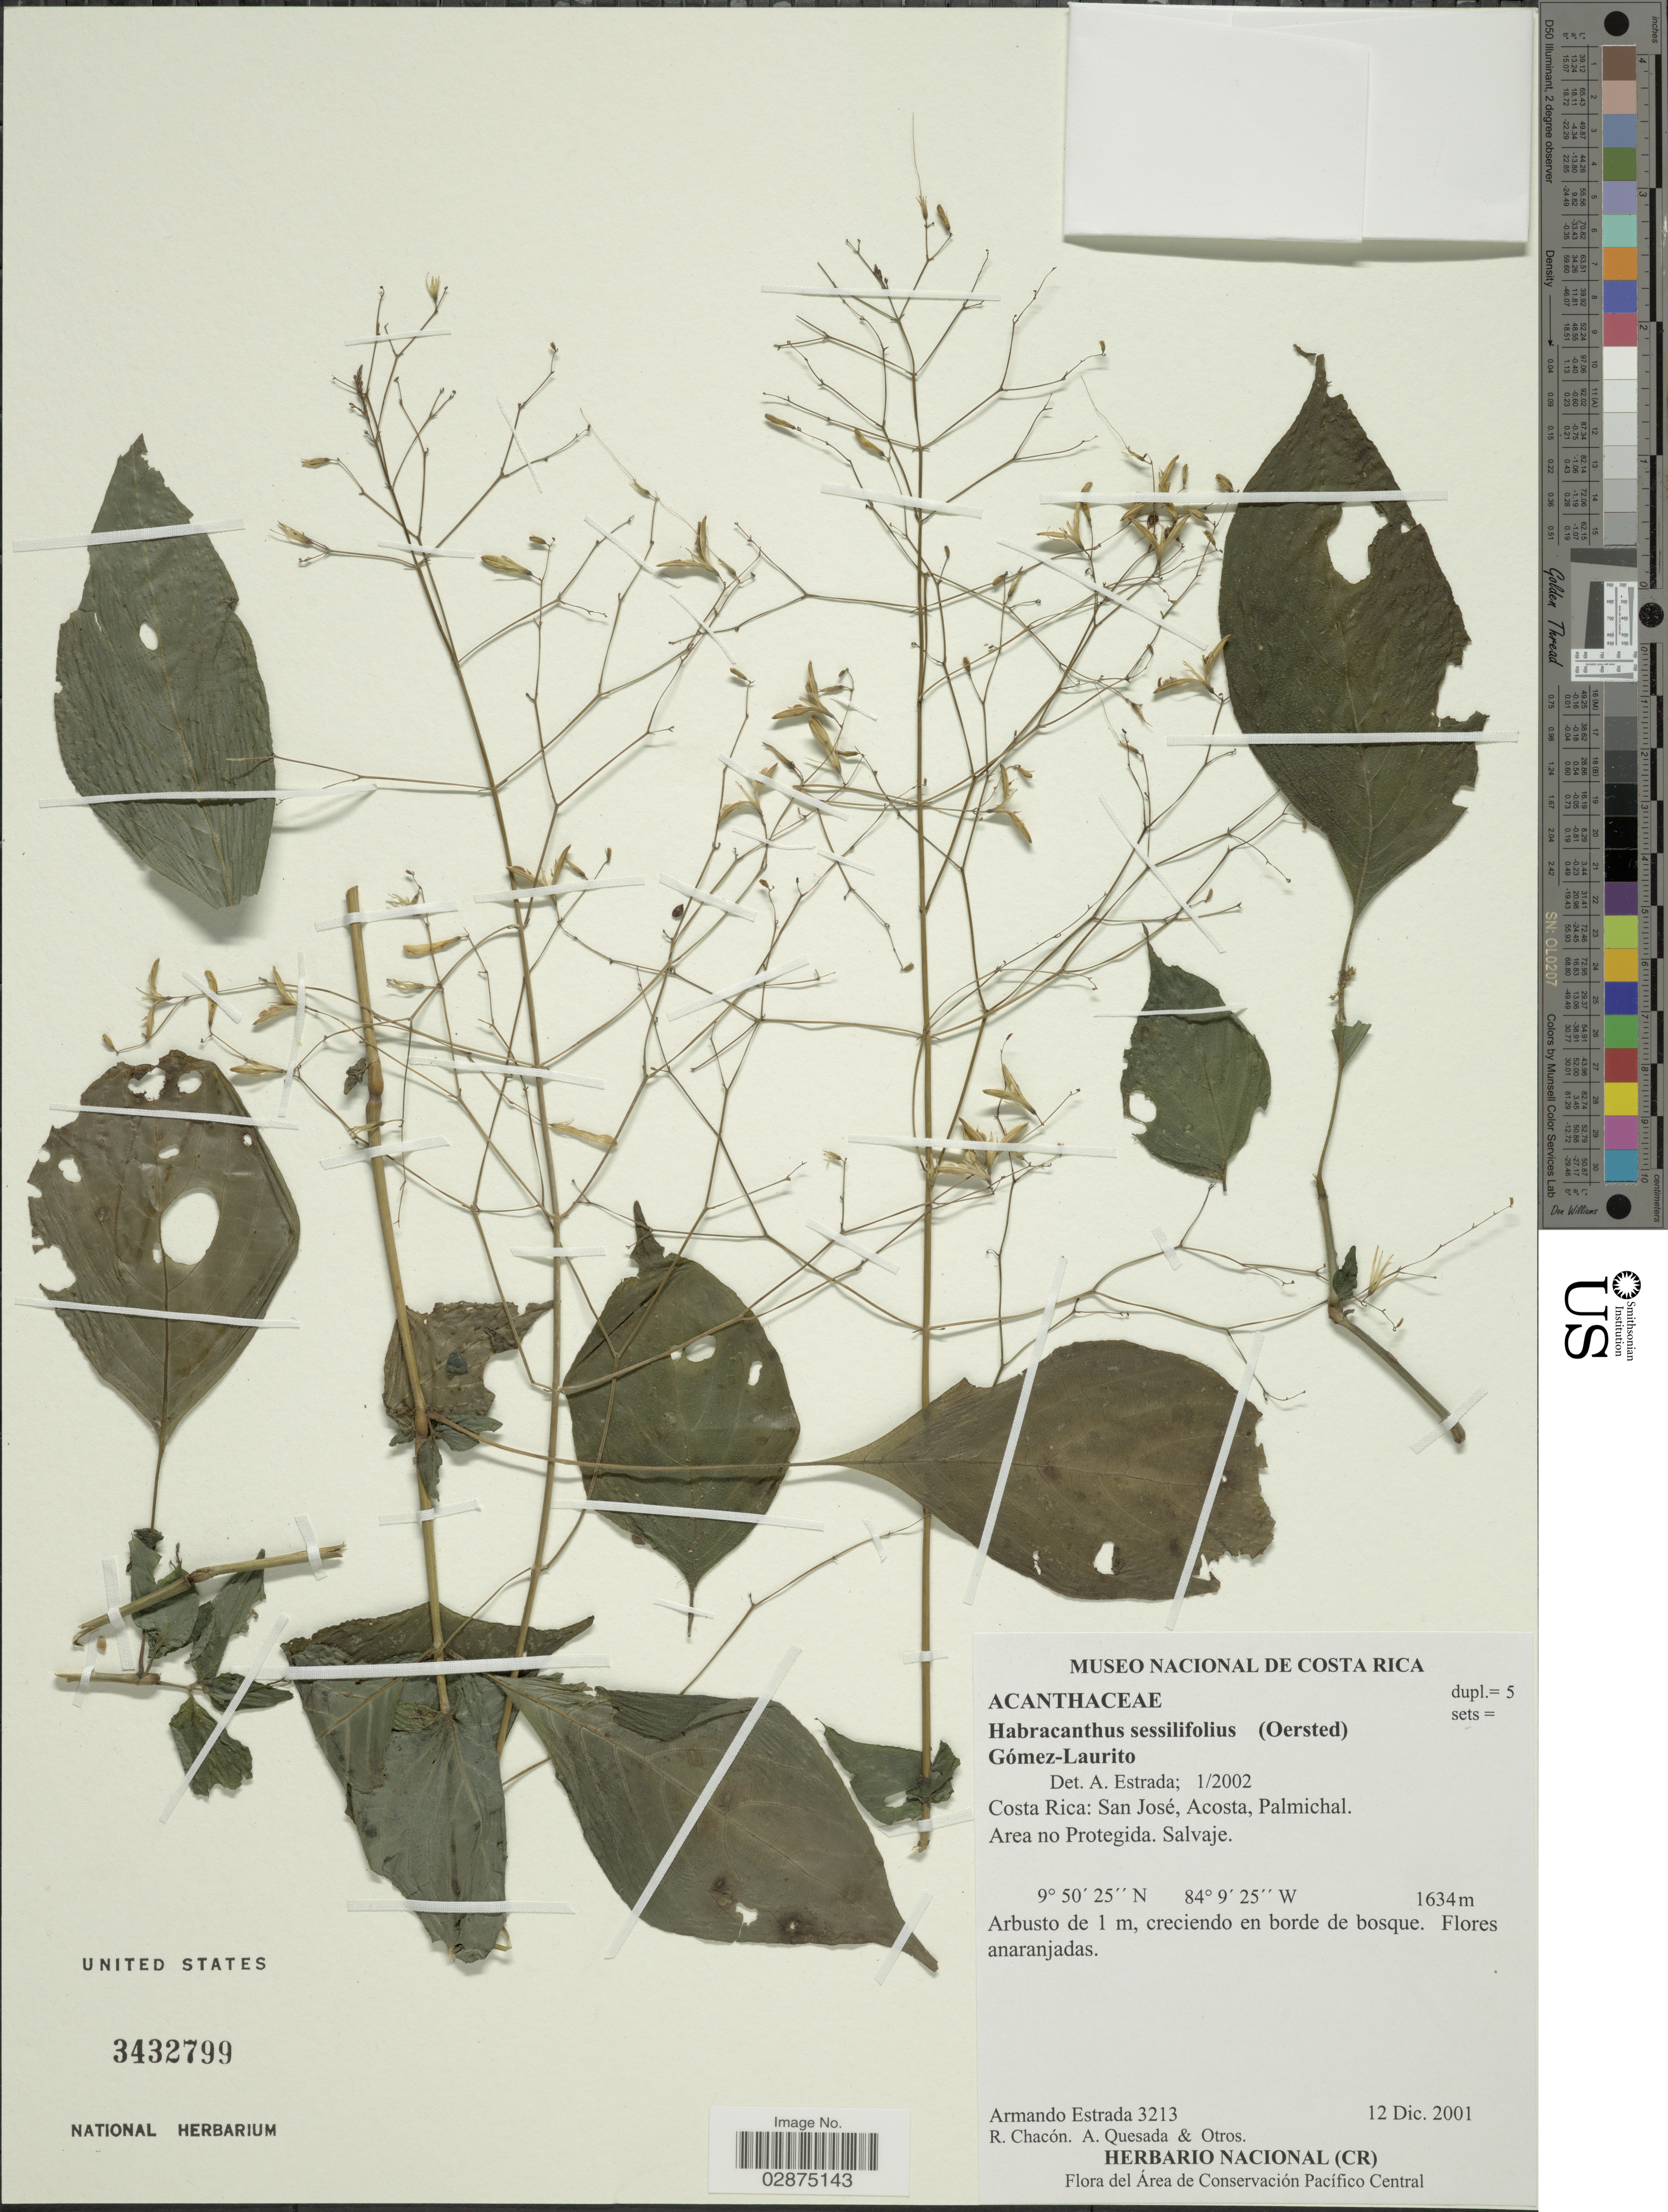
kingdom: Plantae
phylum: Tracheophyta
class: Magnoliopsida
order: Lamiales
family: Acanthaceae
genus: Stenostephanus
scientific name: Stenostephanus sessilifolius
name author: (Oerst.) T.F. Daniel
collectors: A. Estrada, R. Chacón, A. Quesada & et al.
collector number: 3213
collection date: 2001-12-12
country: Costa Rica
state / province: San José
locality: Acosta, Palmichal. Area no Protegida. Salvaje.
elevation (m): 1634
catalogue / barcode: US 3432799